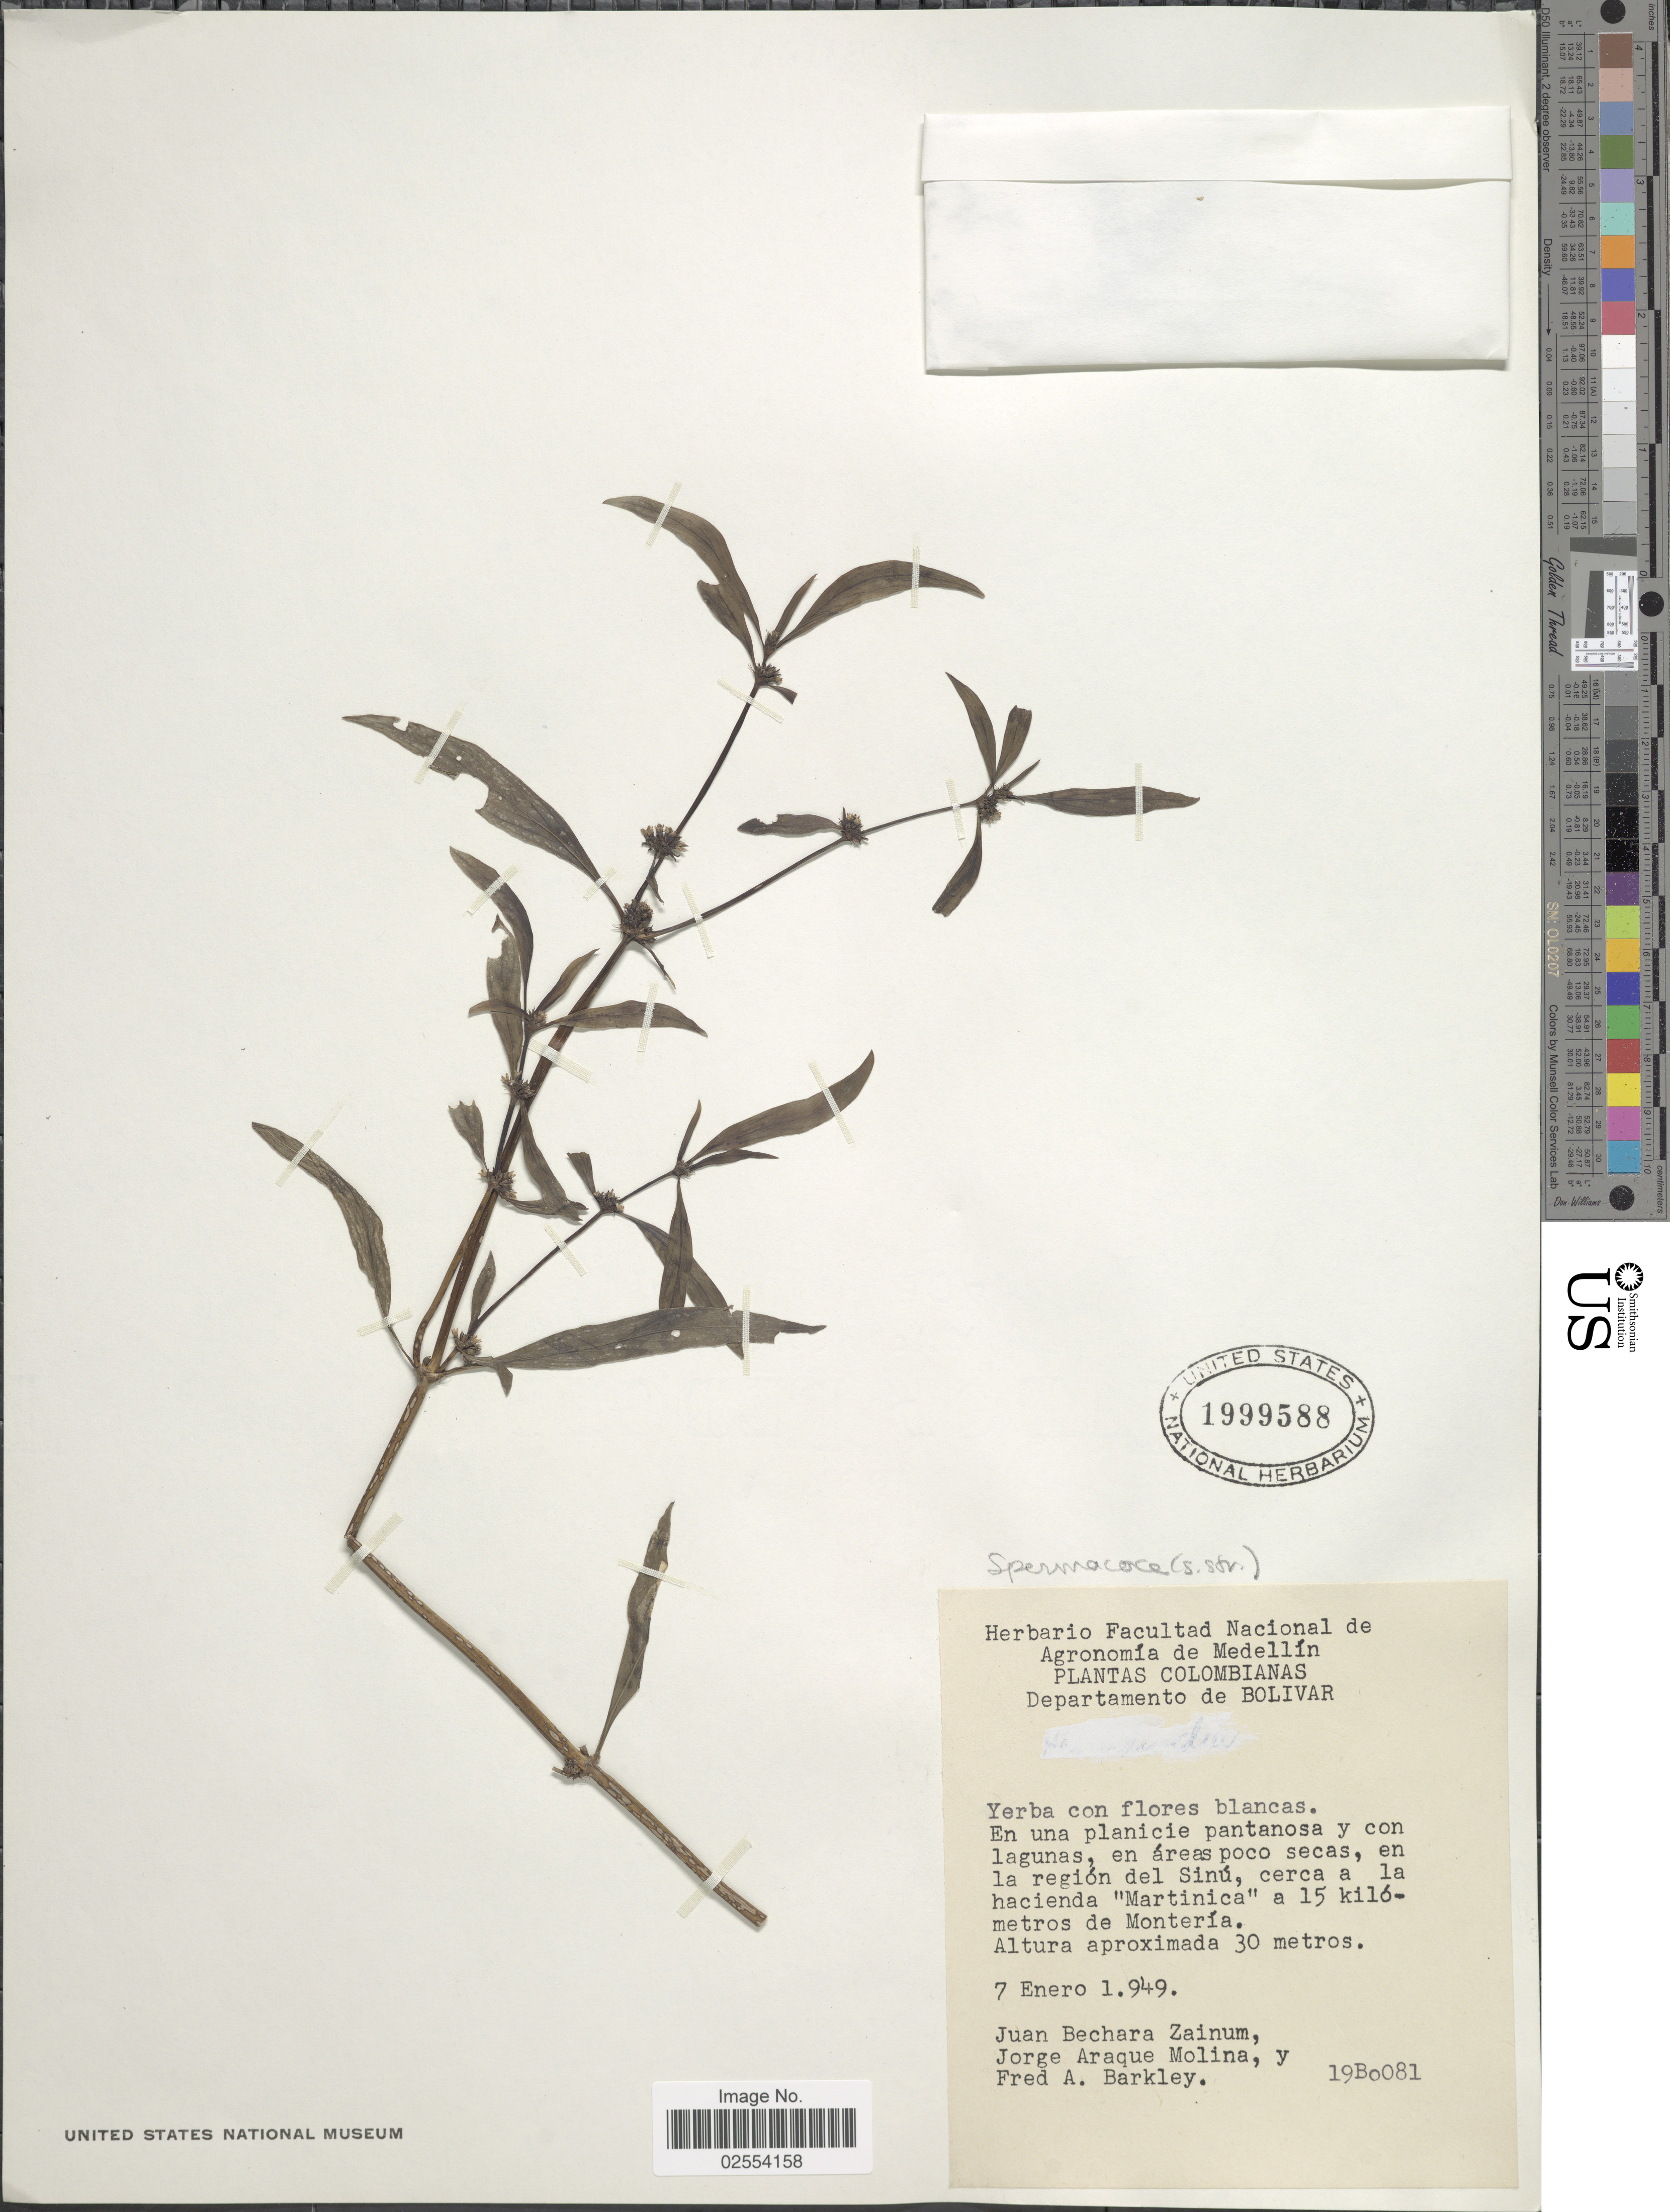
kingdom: Plantae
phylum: Tracheophyta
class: Magnoliopsida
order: Gentianales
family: Rubiaceae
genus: Spermacoce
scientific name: Spermacoce sp.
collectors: J. Zainúm, J. Araque Molina & F. A. Barkley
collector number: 19Bo081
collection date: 1949-01-07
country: Colombia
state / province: Bolívar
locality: Departmento de Bolivar, en la región del Sinú, cerca a la hacienda 'Martinica'a 15 kilometros de Montería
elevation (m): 30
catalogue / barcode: US 1999588